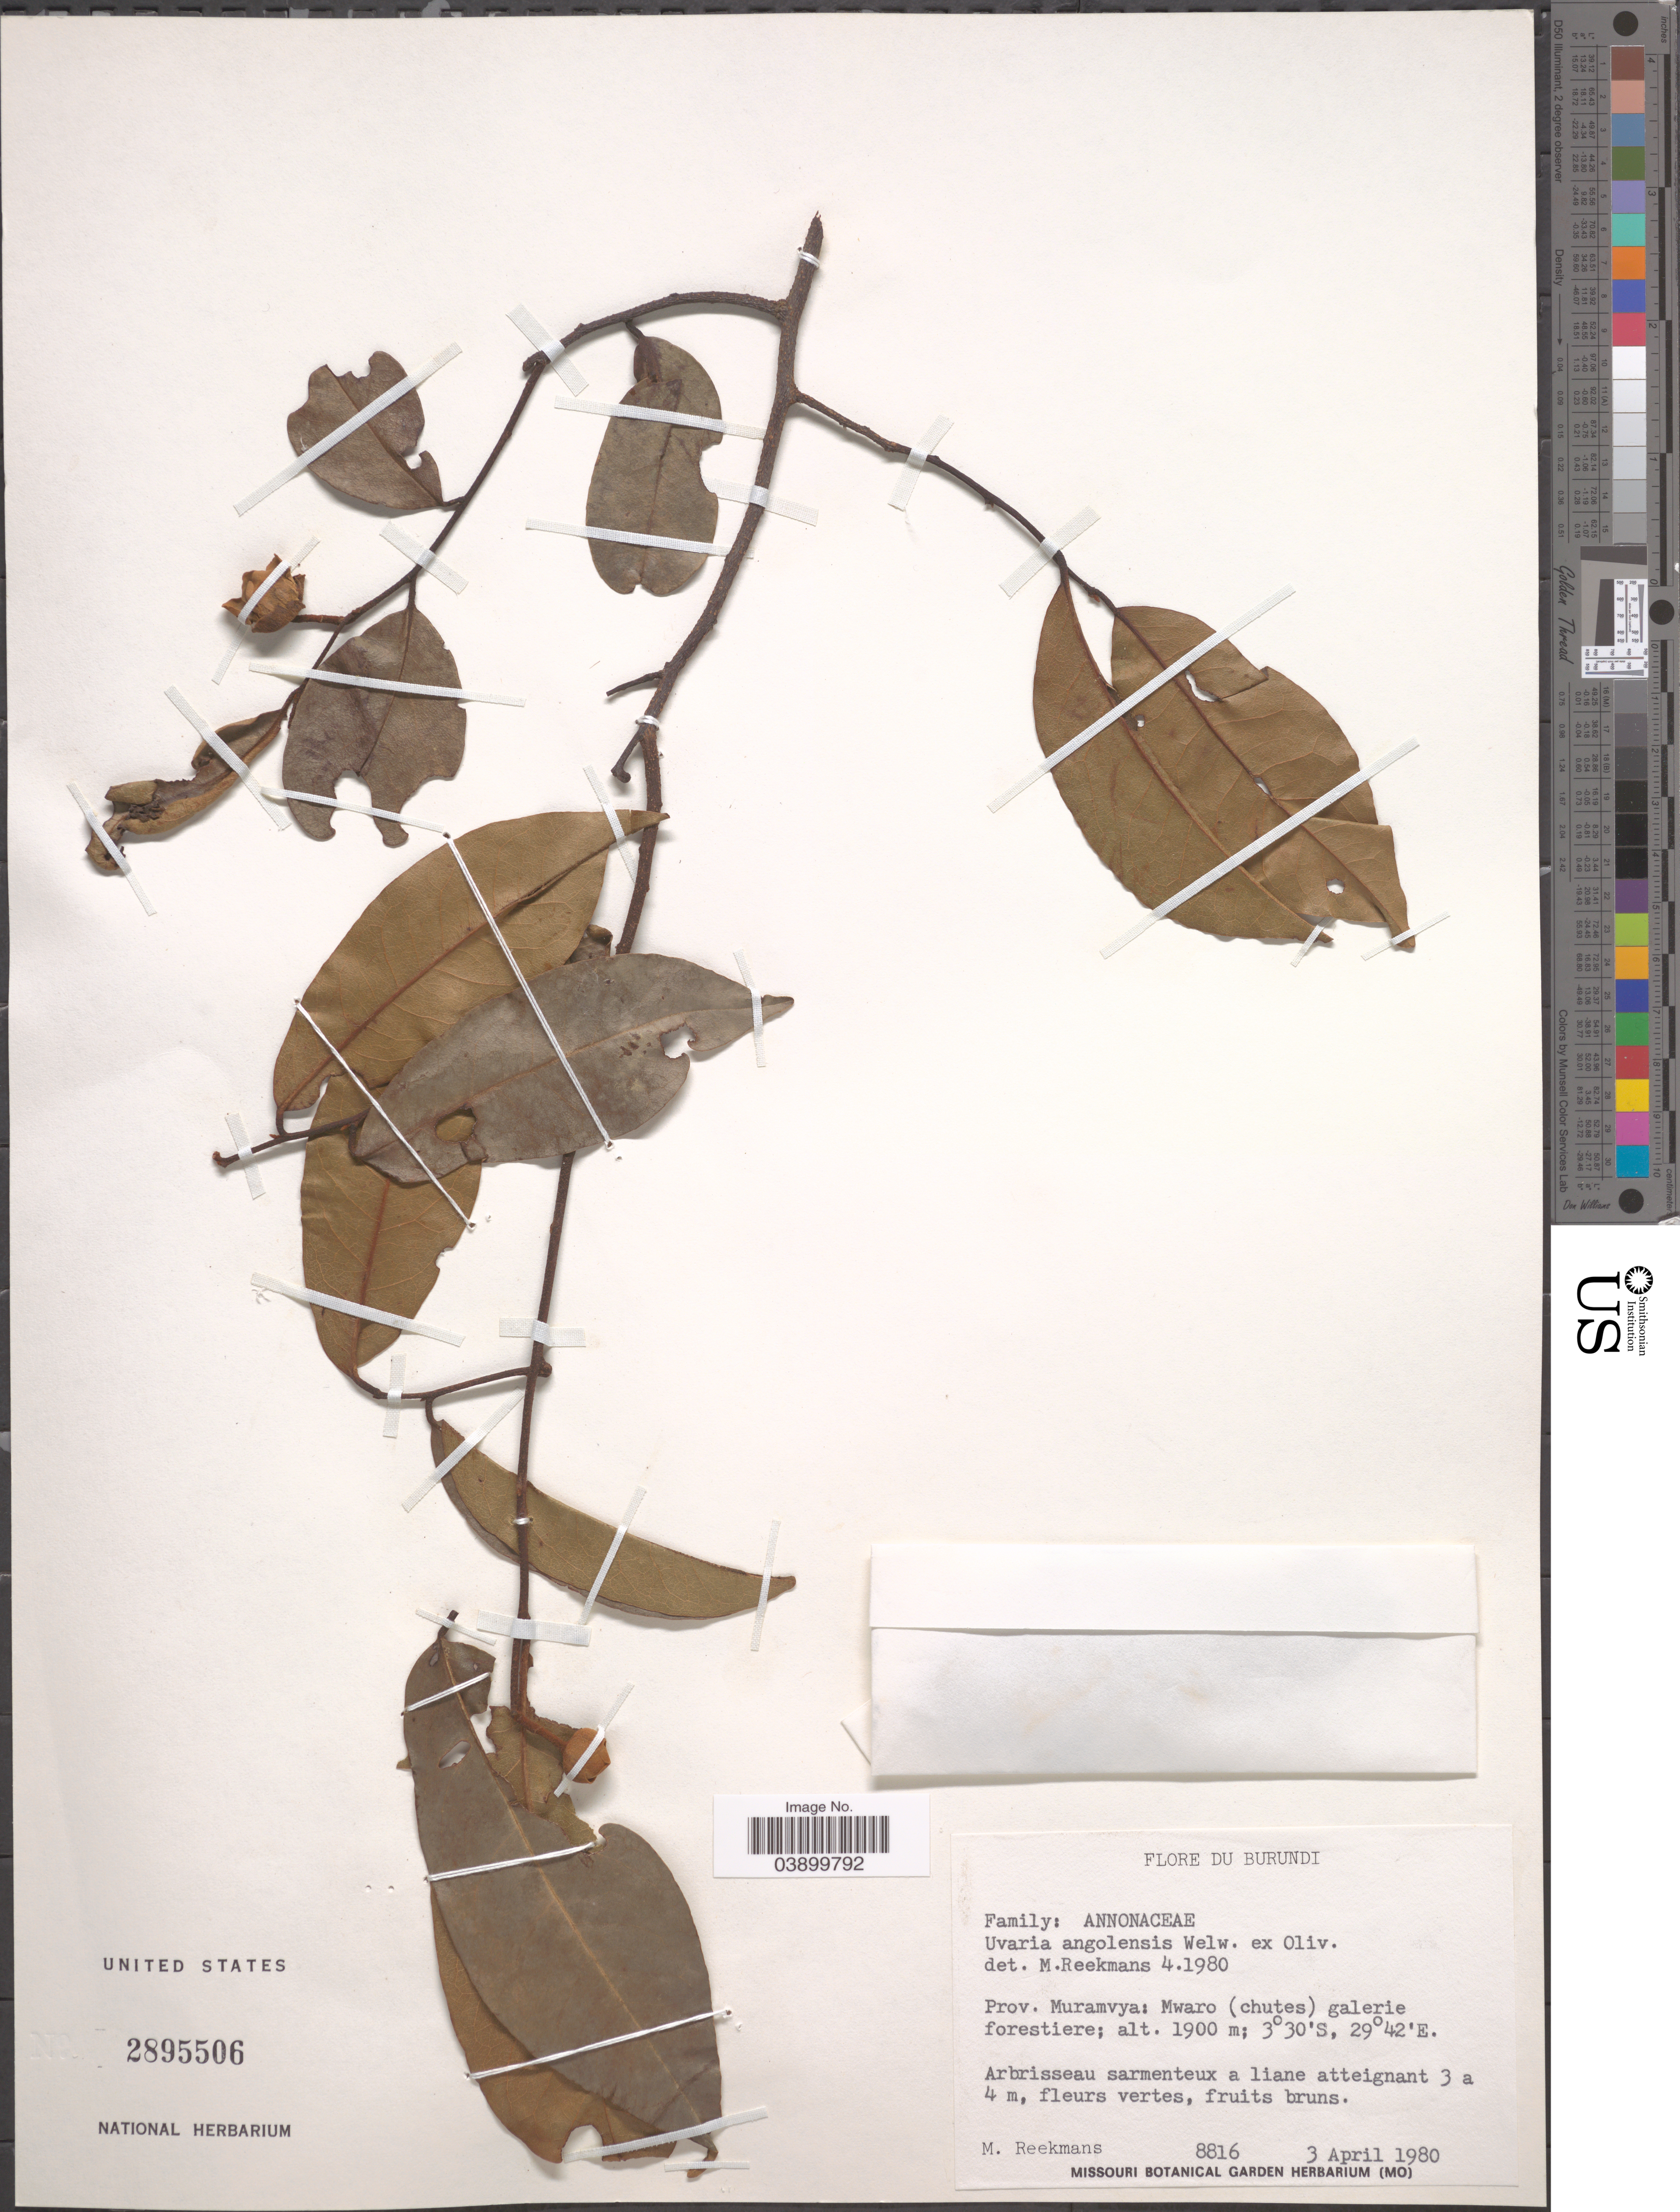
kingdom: Plantae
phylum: Tracheophyta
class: Magnoliopsida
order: Magnoliales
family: Annonaceae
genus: Uvaria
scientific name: Uvaria angolensis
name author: Welw. ex Oliv.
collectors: M. Reekmans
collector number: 8816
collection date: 1980-04-03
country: Burundi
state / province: Muramvya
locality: Mwaro (chutes) galerie forestiere.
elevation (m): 1900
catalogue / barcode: US 2895506